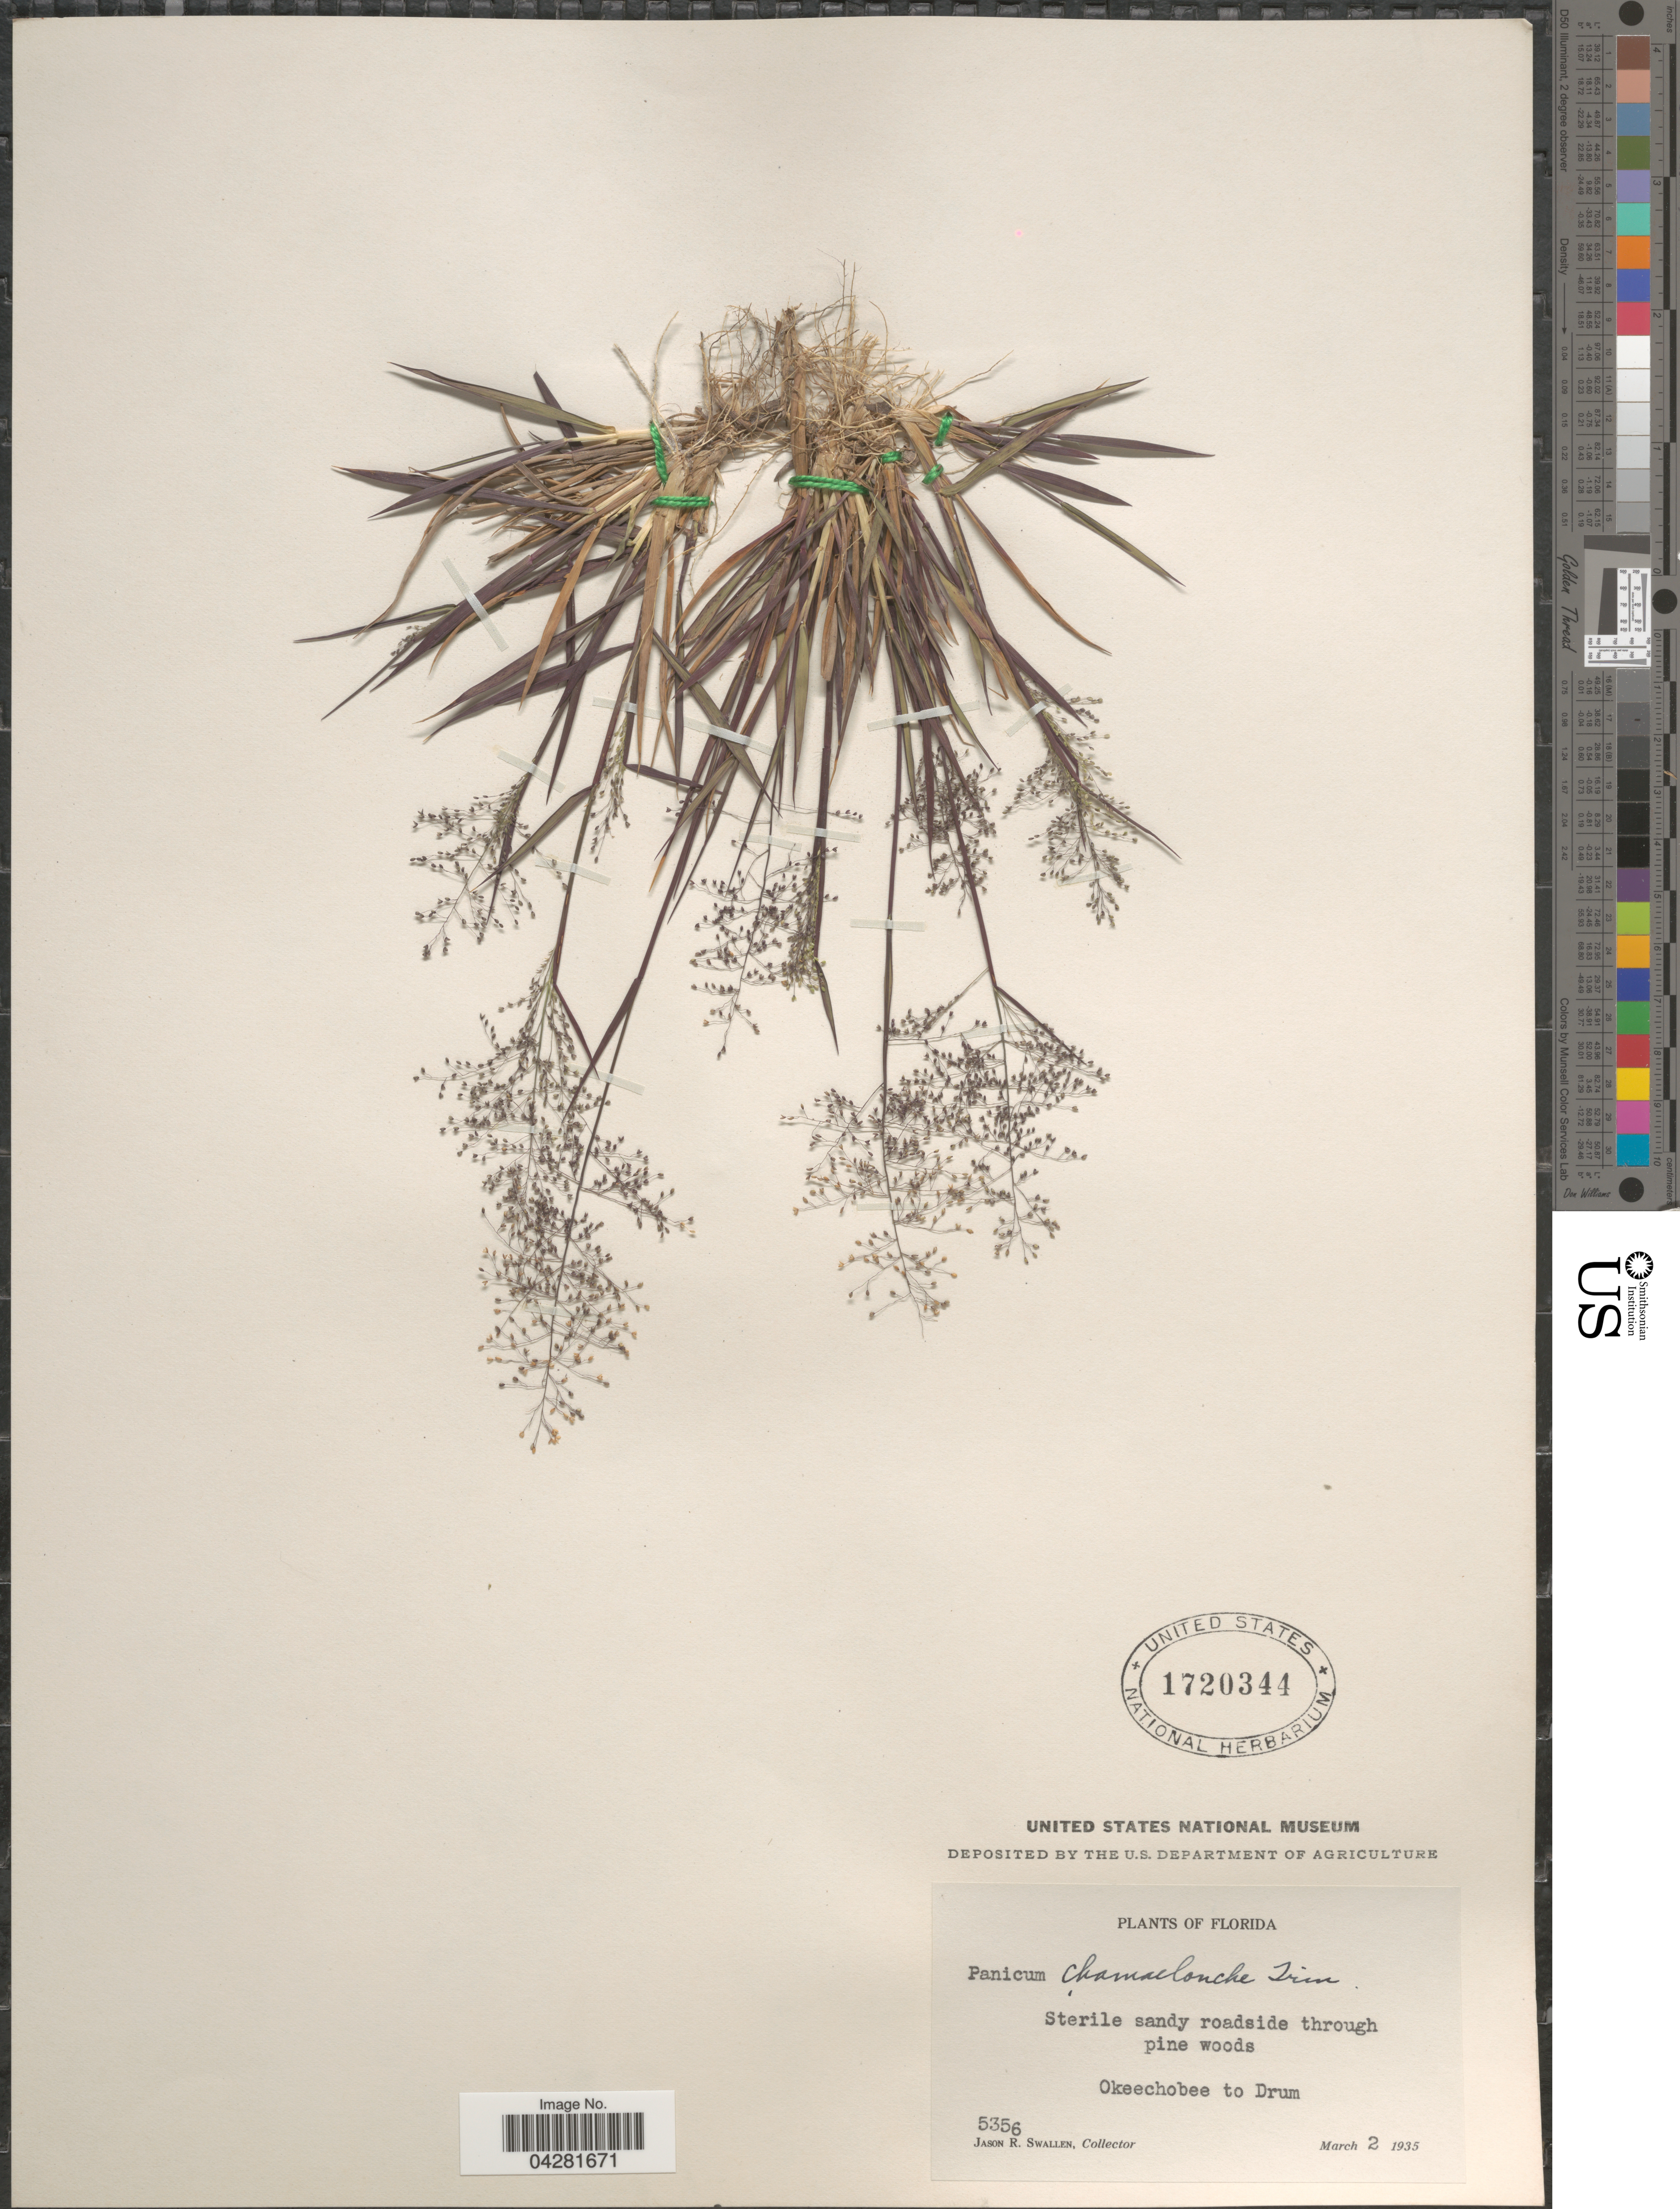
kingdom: Plantae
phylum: Tracheophyta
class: Liliopsida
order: Poales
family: Poaceae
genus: Dichanthelium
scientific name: Dichanthelium ensifolium var. ensifolium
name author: (Baldwin ex Elliot) Gould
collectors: J. R. Swallen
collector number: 5356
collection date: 1935-03-02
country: United States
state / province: Florida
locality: Okeechobee to Drum.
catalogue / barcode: US 1720344